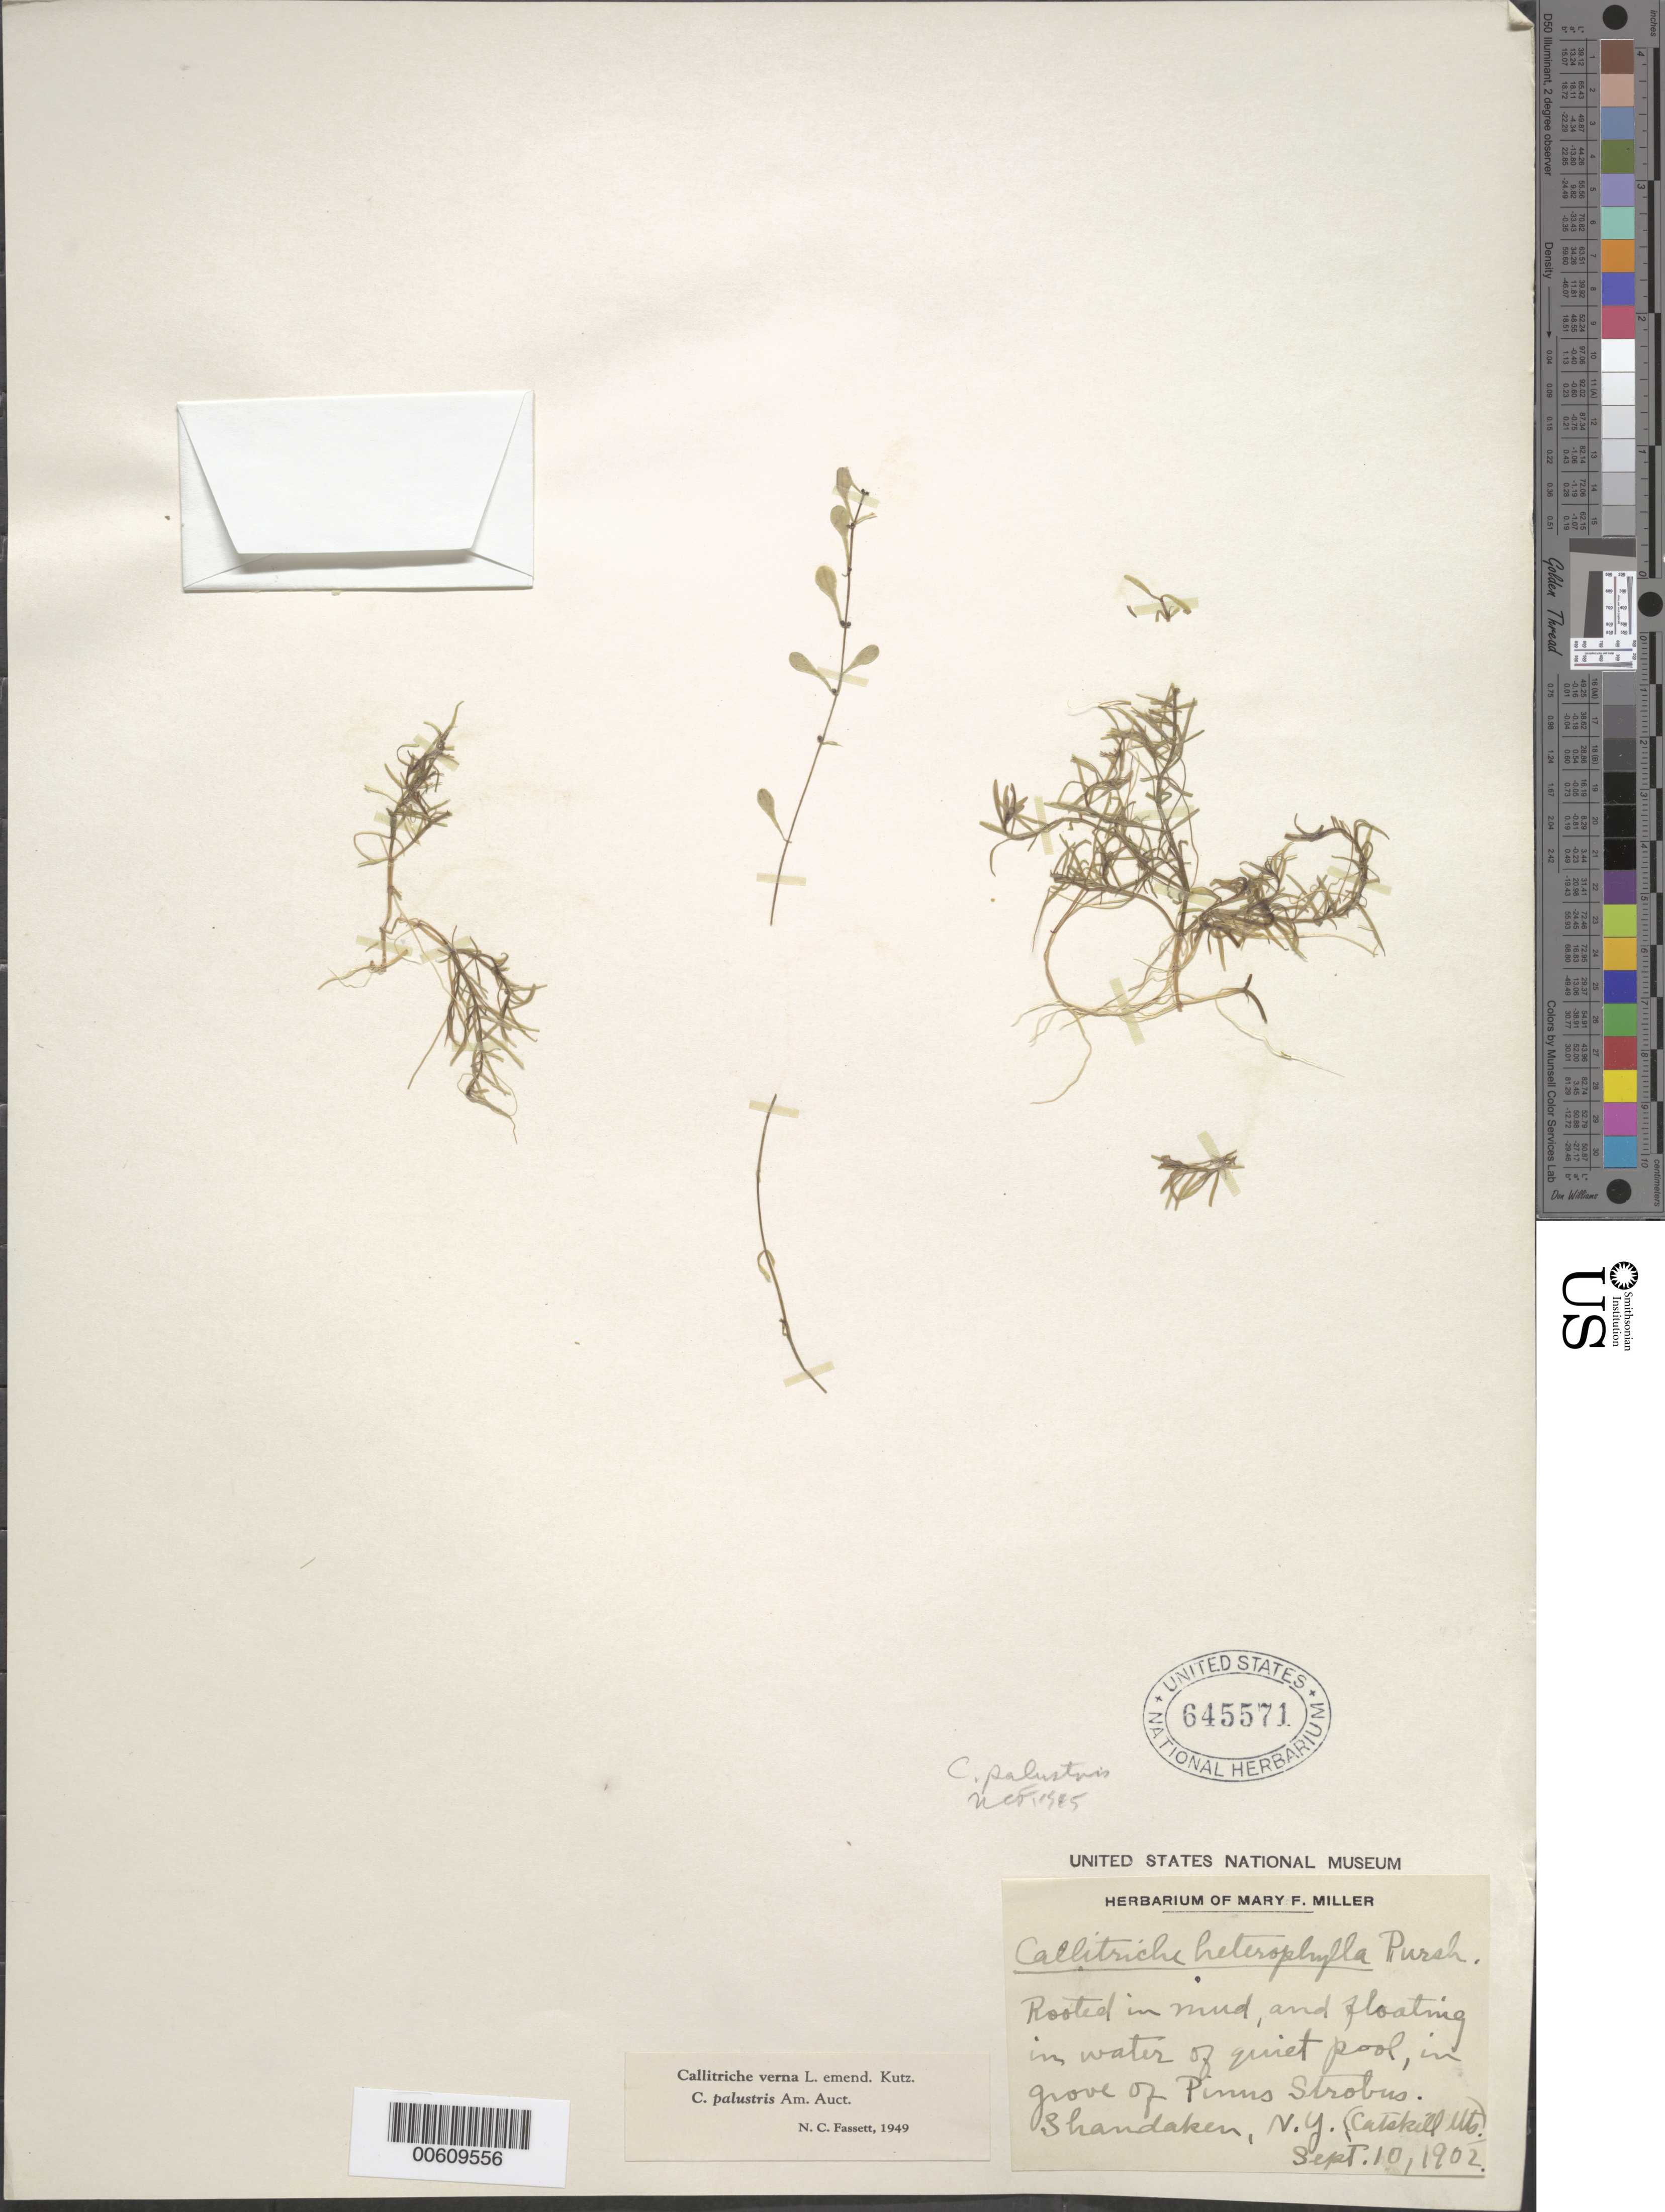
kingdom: Plantae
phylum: Tracheophyta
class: Magnoliopsida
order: Lamiales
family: Plantaginaceae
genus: Callitriche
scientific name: Callitriche verna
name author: L.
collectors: M. Millre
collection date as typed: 10 Sep 1902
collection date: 1902-09-10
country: United States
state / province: New York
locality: Shandaken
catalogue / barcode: US 645571